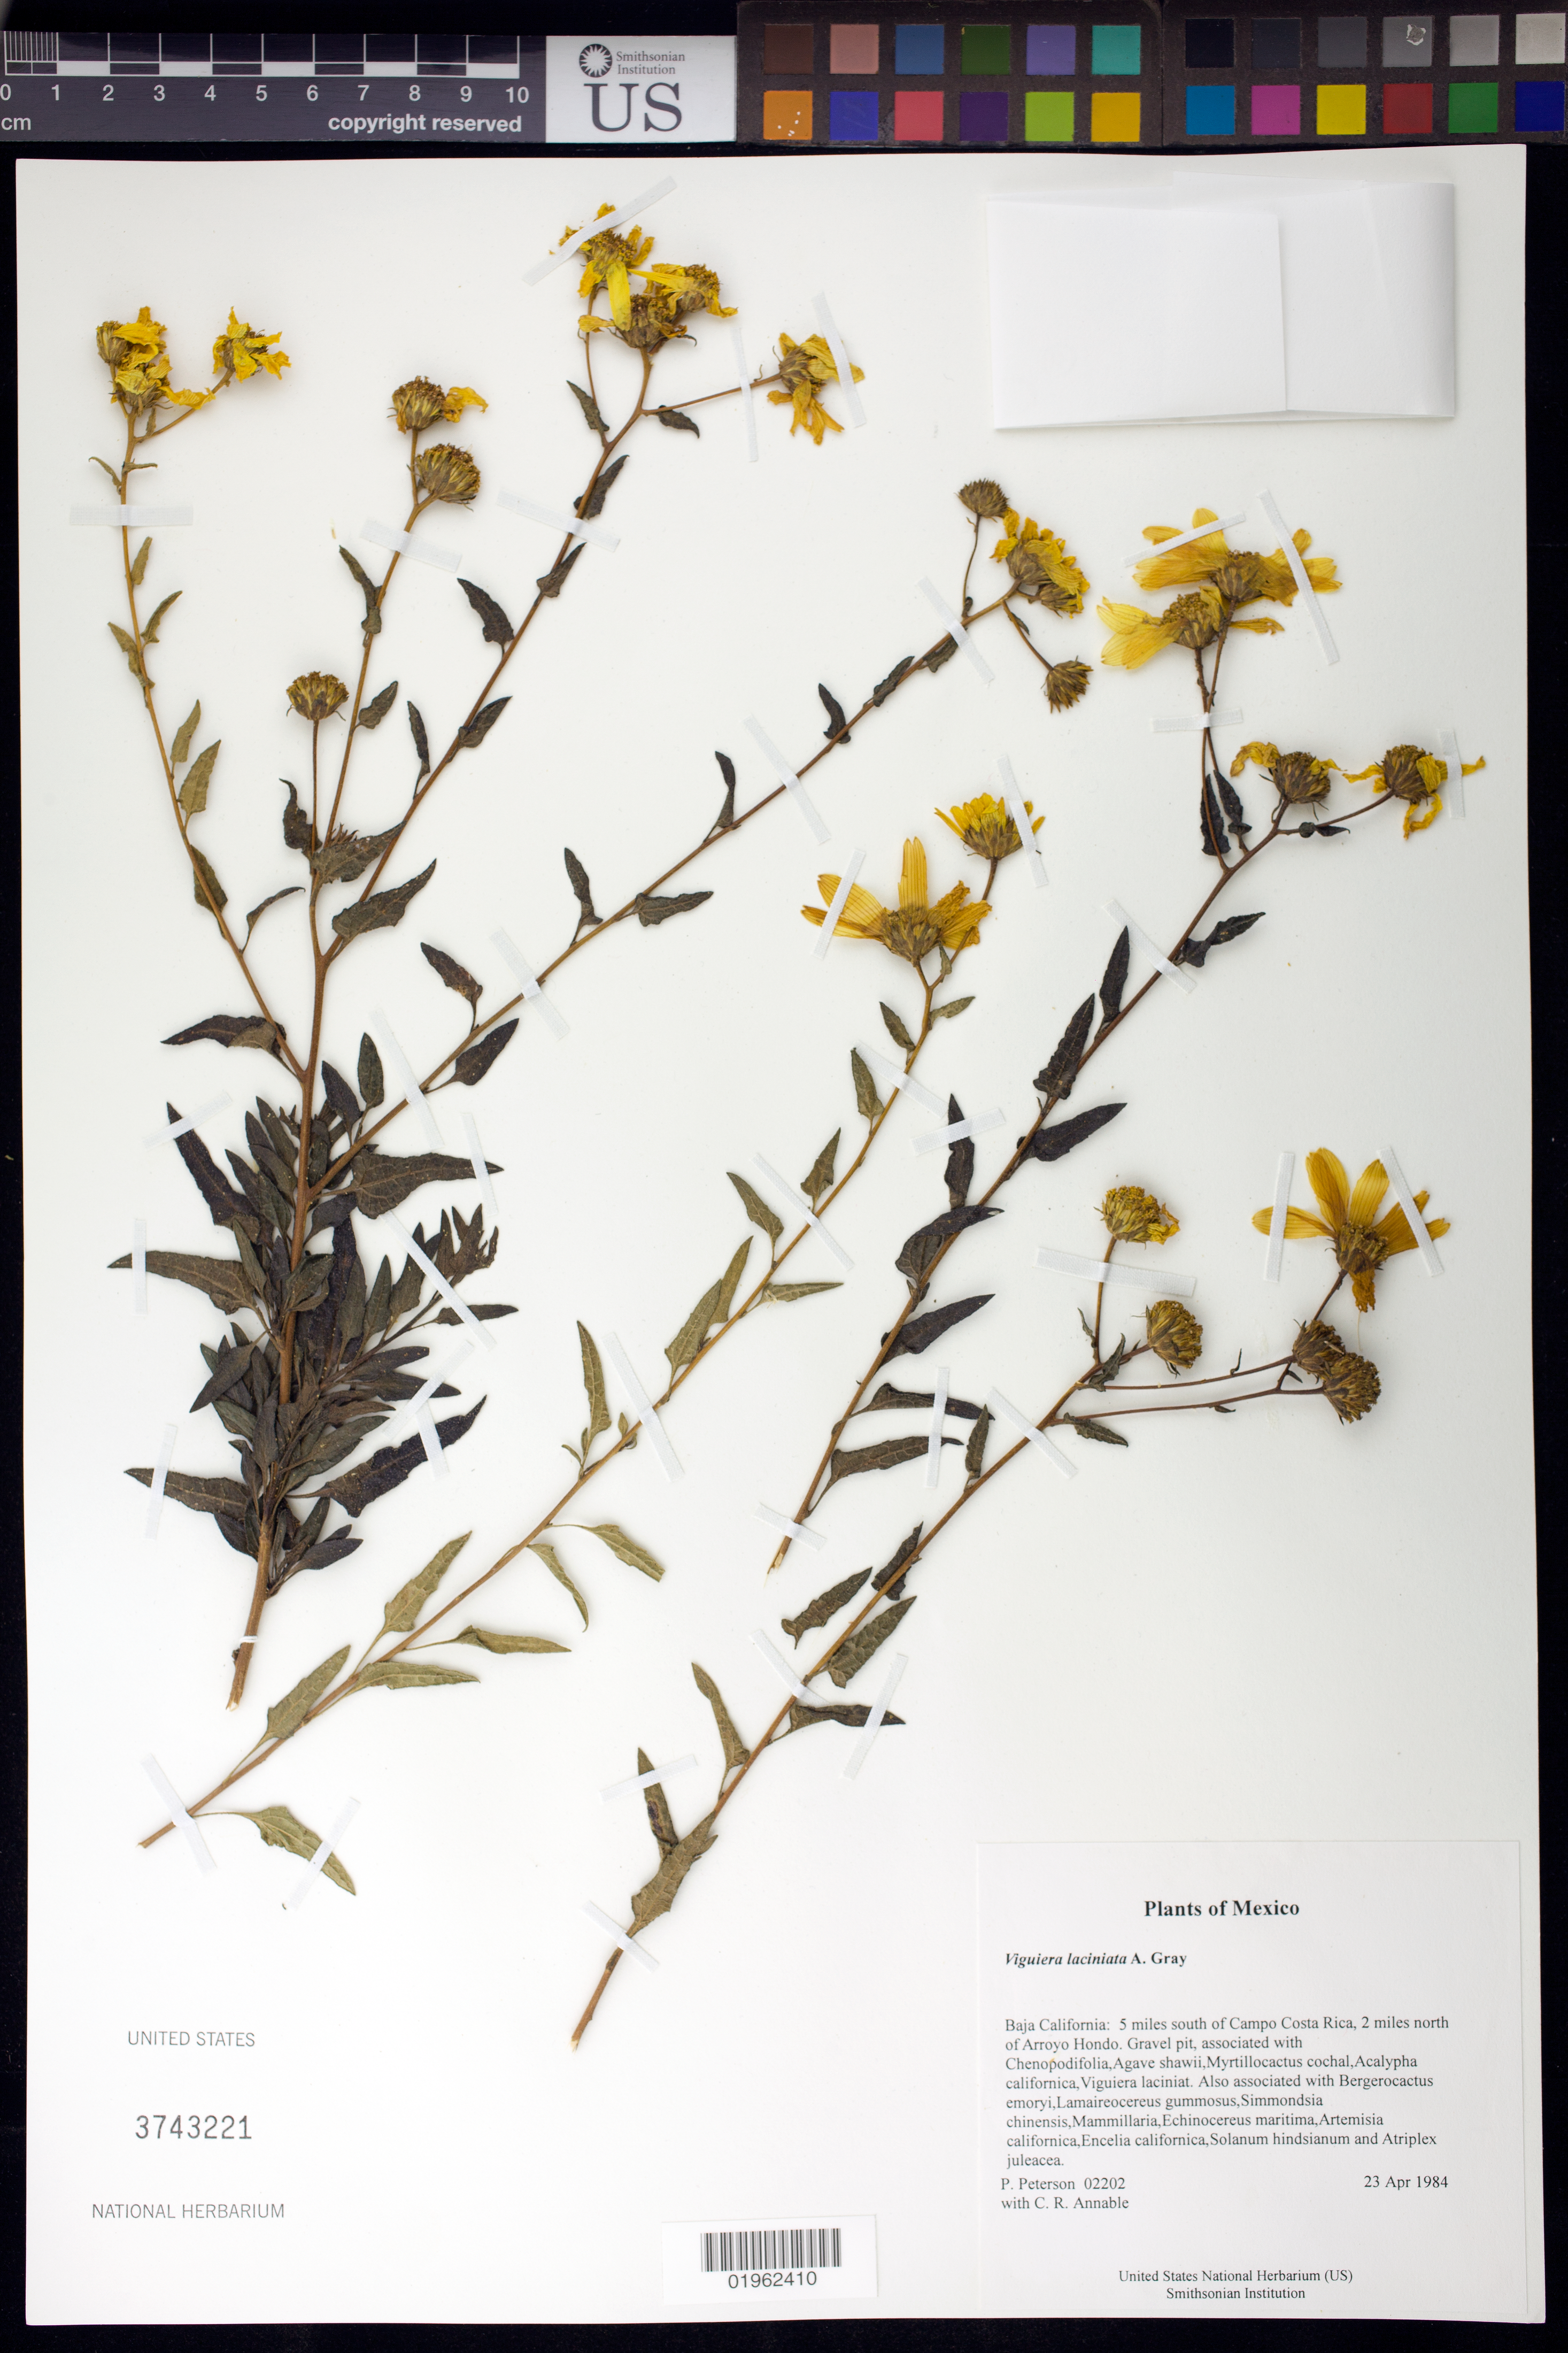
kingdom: Plantae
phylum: Tracheophyta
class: Magnoliopsida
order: Asterales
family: Asteraceae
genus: Viguiera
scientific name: Viguiera laciniata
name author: A. Gray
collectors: P. M. Peterson & C. R. Annable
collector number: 02202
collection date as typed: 23 Apr 1984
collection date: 1984-04-23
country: Mexico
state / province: Baja California Norte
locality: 5 miles south of Campo Costa Rica, 2 miles north of Arroyo Hondo.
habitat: Gravel pit, associated with Chenopodifolia,Agave shawii,Myrtillocactus cochal,Acalypha californica,Viguiera laciniat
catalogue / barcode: US 3743221